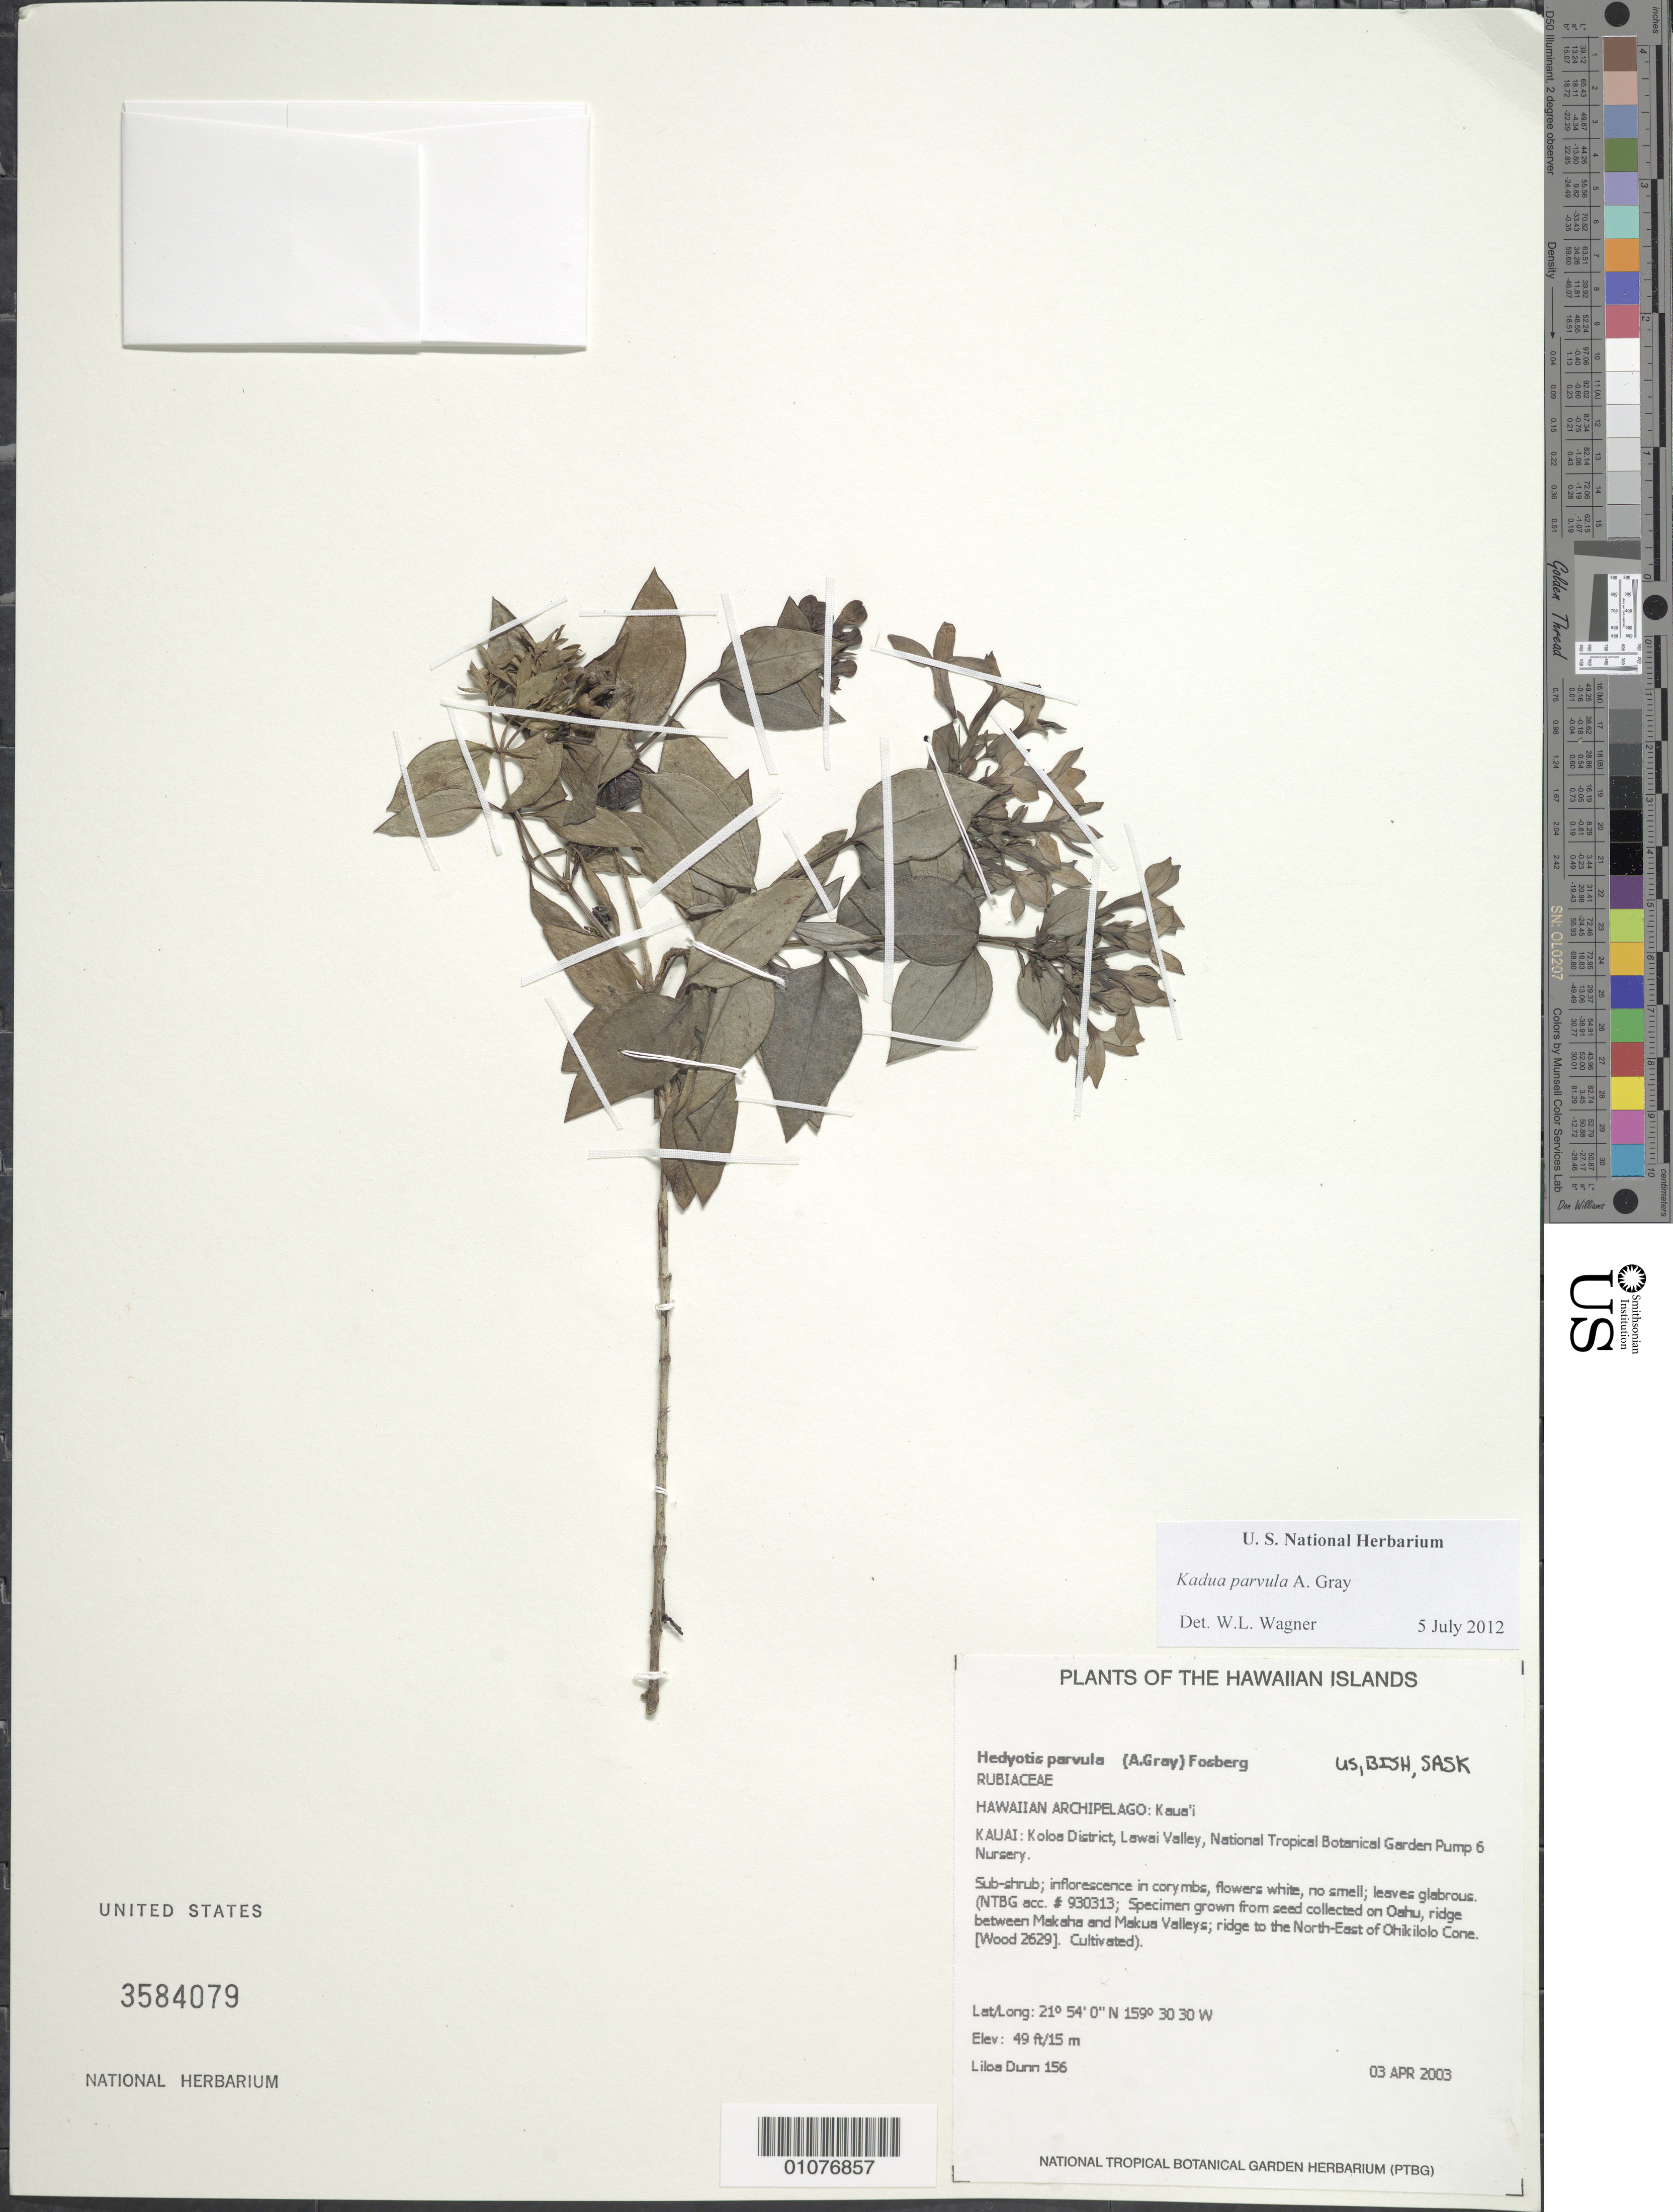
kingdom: Plantae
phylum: Tracheophyta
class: Magnoliopsida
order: Gentianales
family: Rubiaceae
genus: Kadua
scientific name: Kadua parvula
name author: A. Gray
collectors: L. Dunn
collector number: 156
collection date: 2003-04-03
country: United States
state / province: Hawaii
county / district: Kauai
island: Kaua'i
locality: Koloa District, Lawai Valley, National Tropical Botanical Garden Pump 6 Nursery.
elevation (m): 15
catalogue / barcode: US 3584079